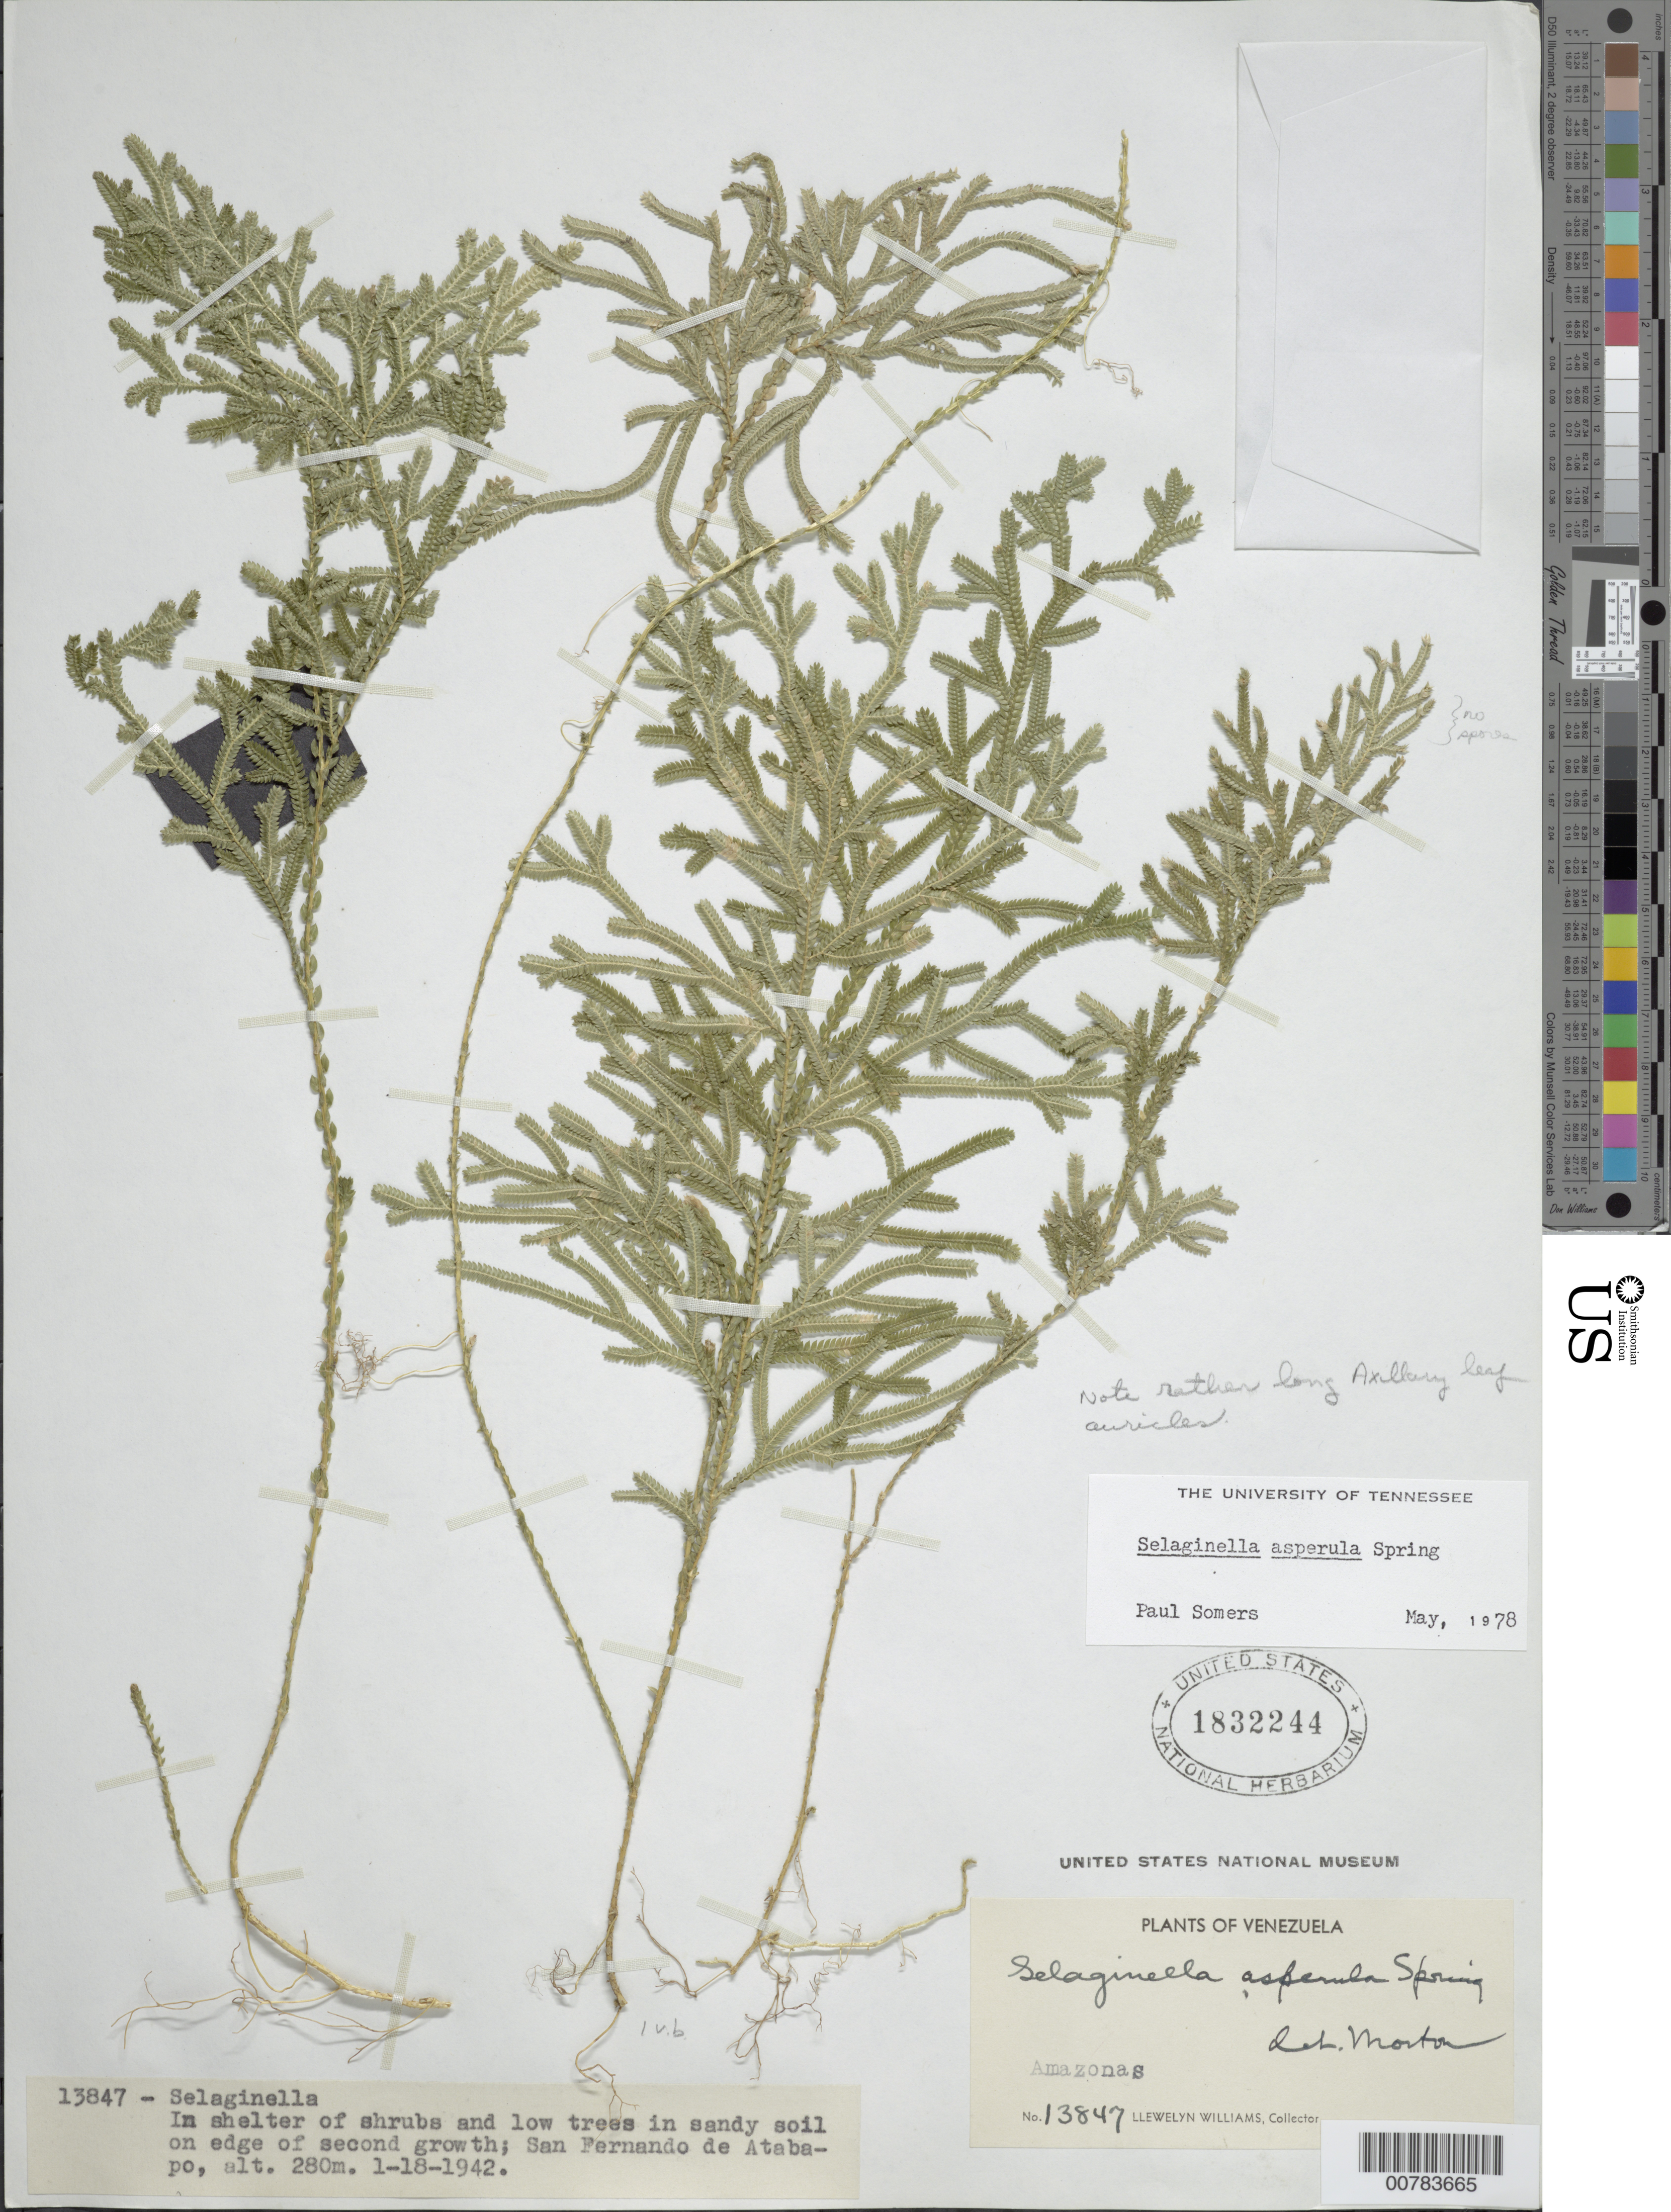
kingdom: Plantae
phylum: Tracheophyta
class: Lycopodiopsida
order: Selaginellales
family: Selaginellaceae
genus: Selaginella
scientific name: Selaginella asperula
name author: Spring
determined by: Somers, P., (TENN), University of Tennessee Knoxville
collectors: Ll. Williams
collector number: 13847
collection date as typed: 18-Jan-42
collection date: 1942-01-18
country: Venezuela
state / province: Amazonas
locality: San Fernando de Atabapo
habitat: Shelter of shrubs and low trees in sandy soil on edge of second grwth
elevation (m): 280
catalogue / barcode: US 1832244